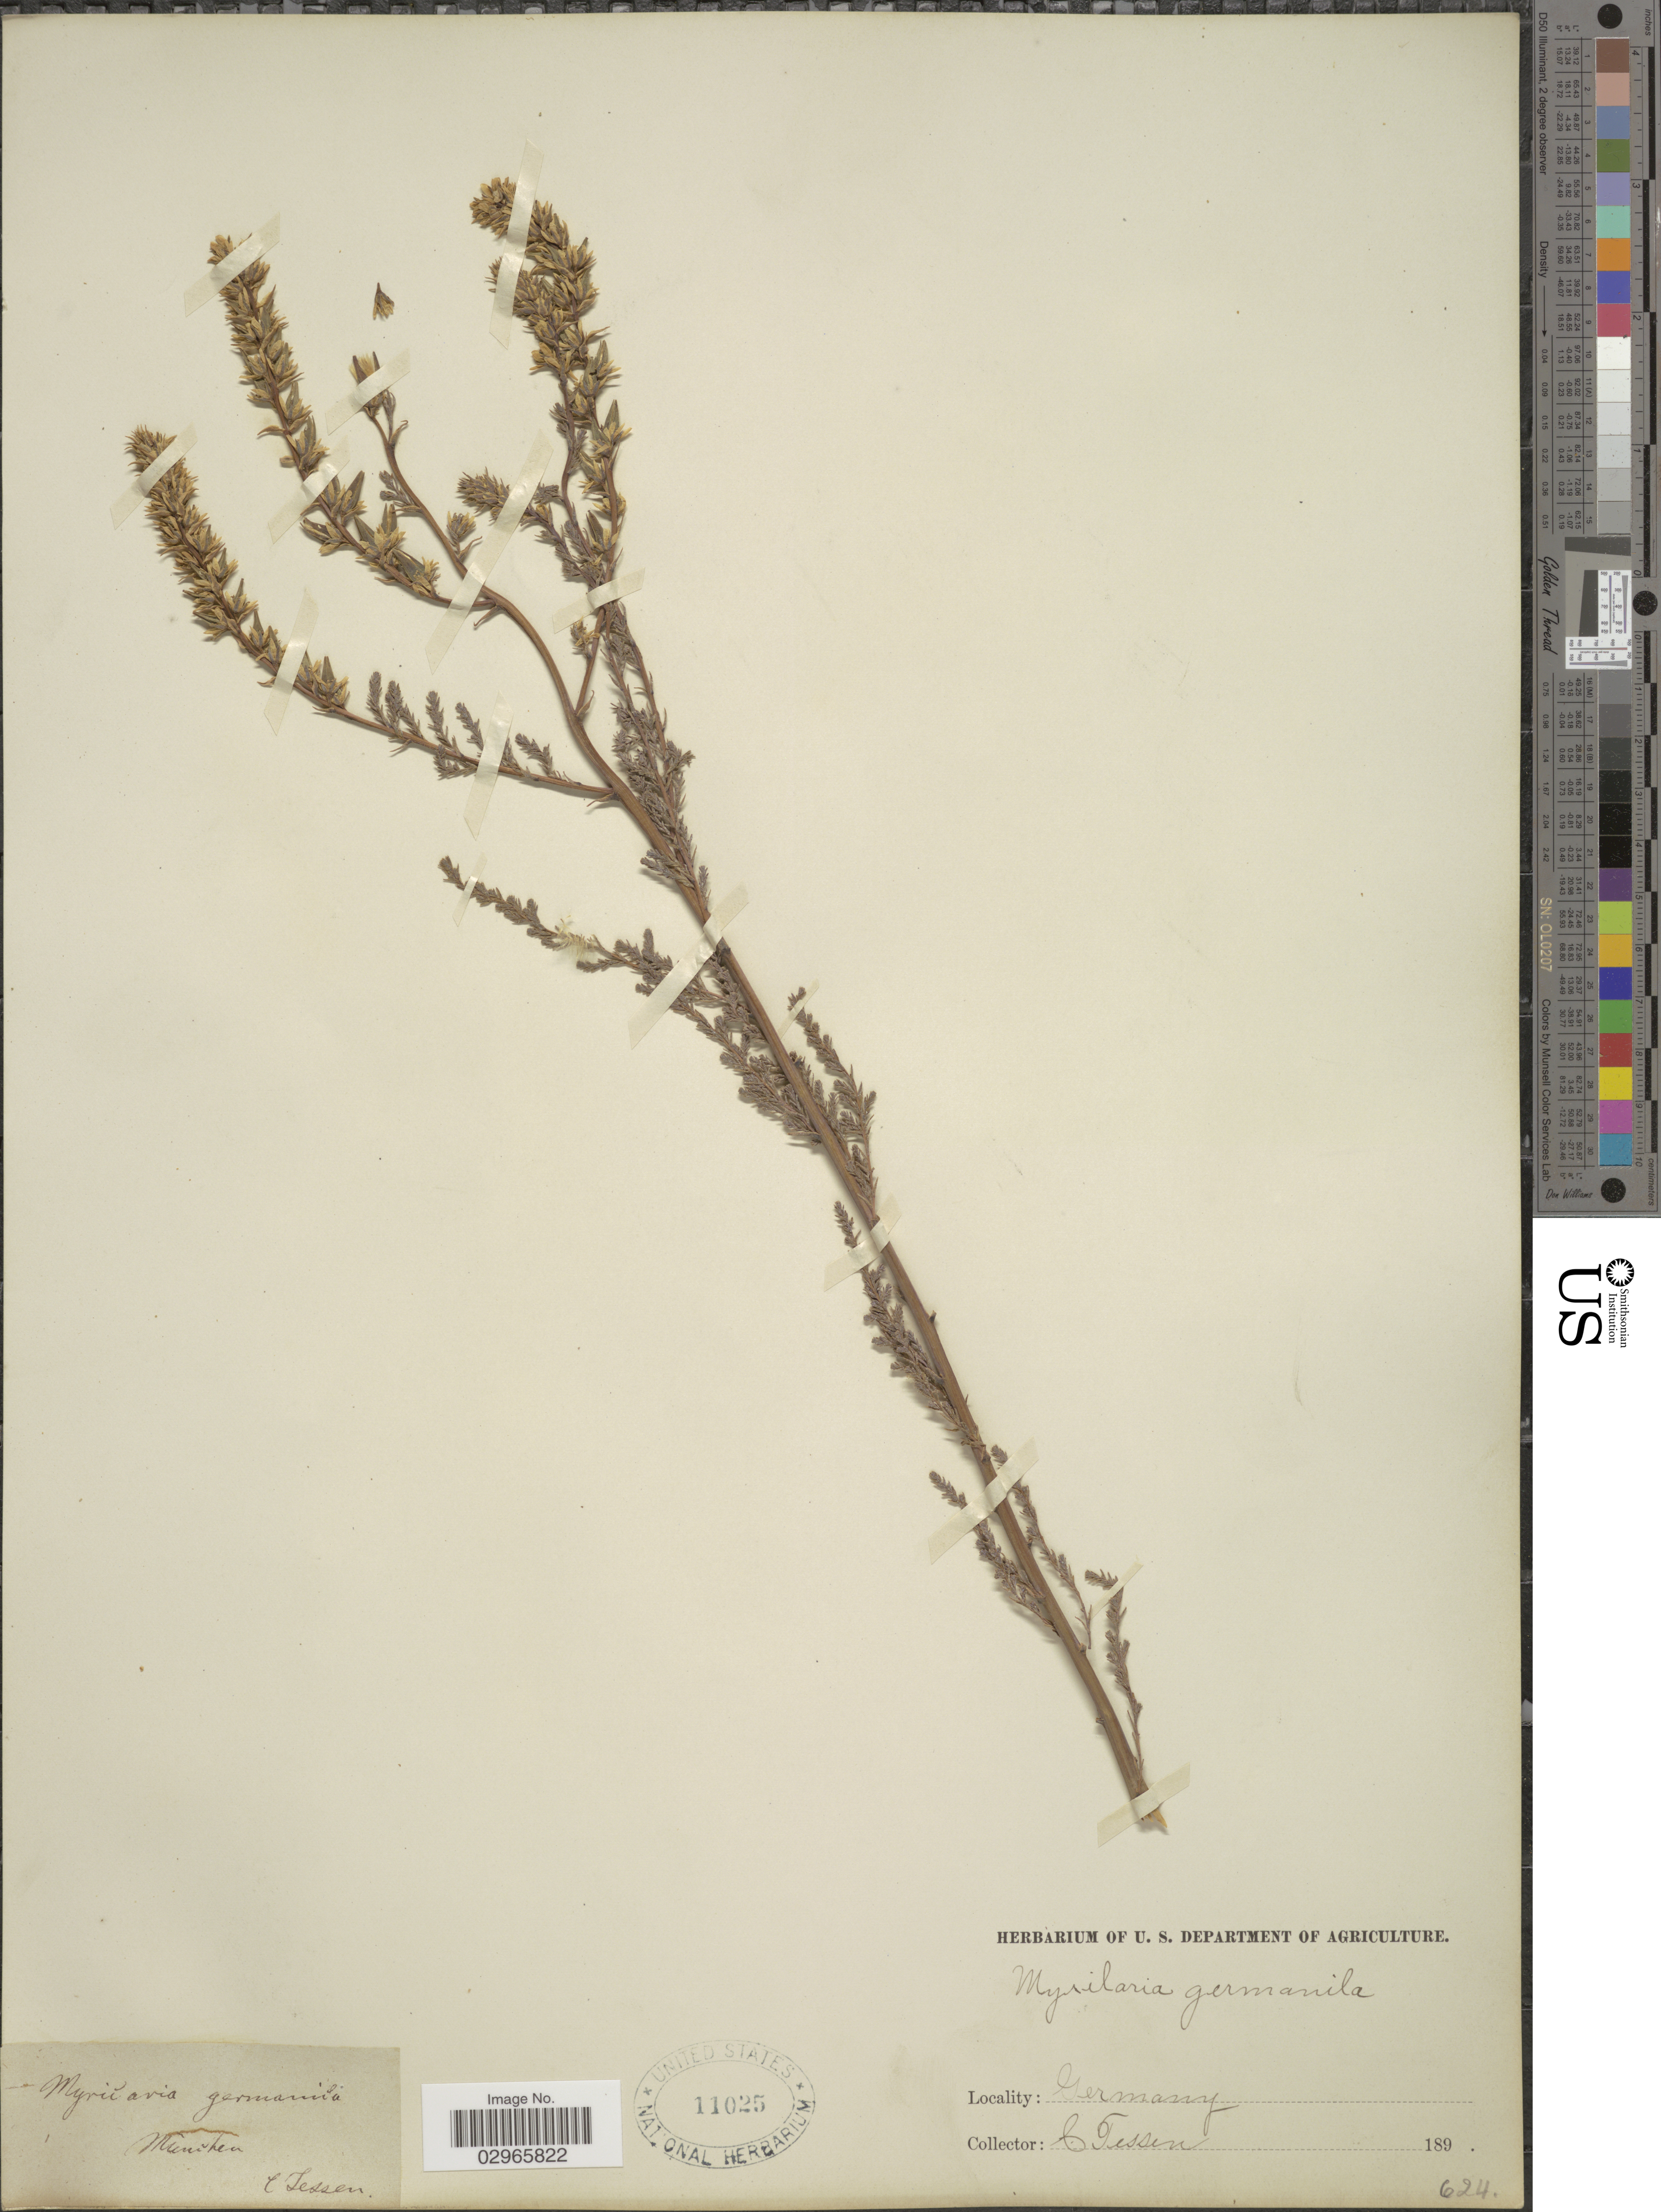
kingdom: Plantae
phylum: Tracheophyta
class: Magnoliopsida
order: Caryophyllales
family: Tamaricaceae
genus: Myricaria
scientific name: Myricaria germanica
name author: (L.) Desv.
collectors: C. Tessen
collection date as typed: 189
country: Germany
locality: Munchen.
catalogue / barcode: US 11025